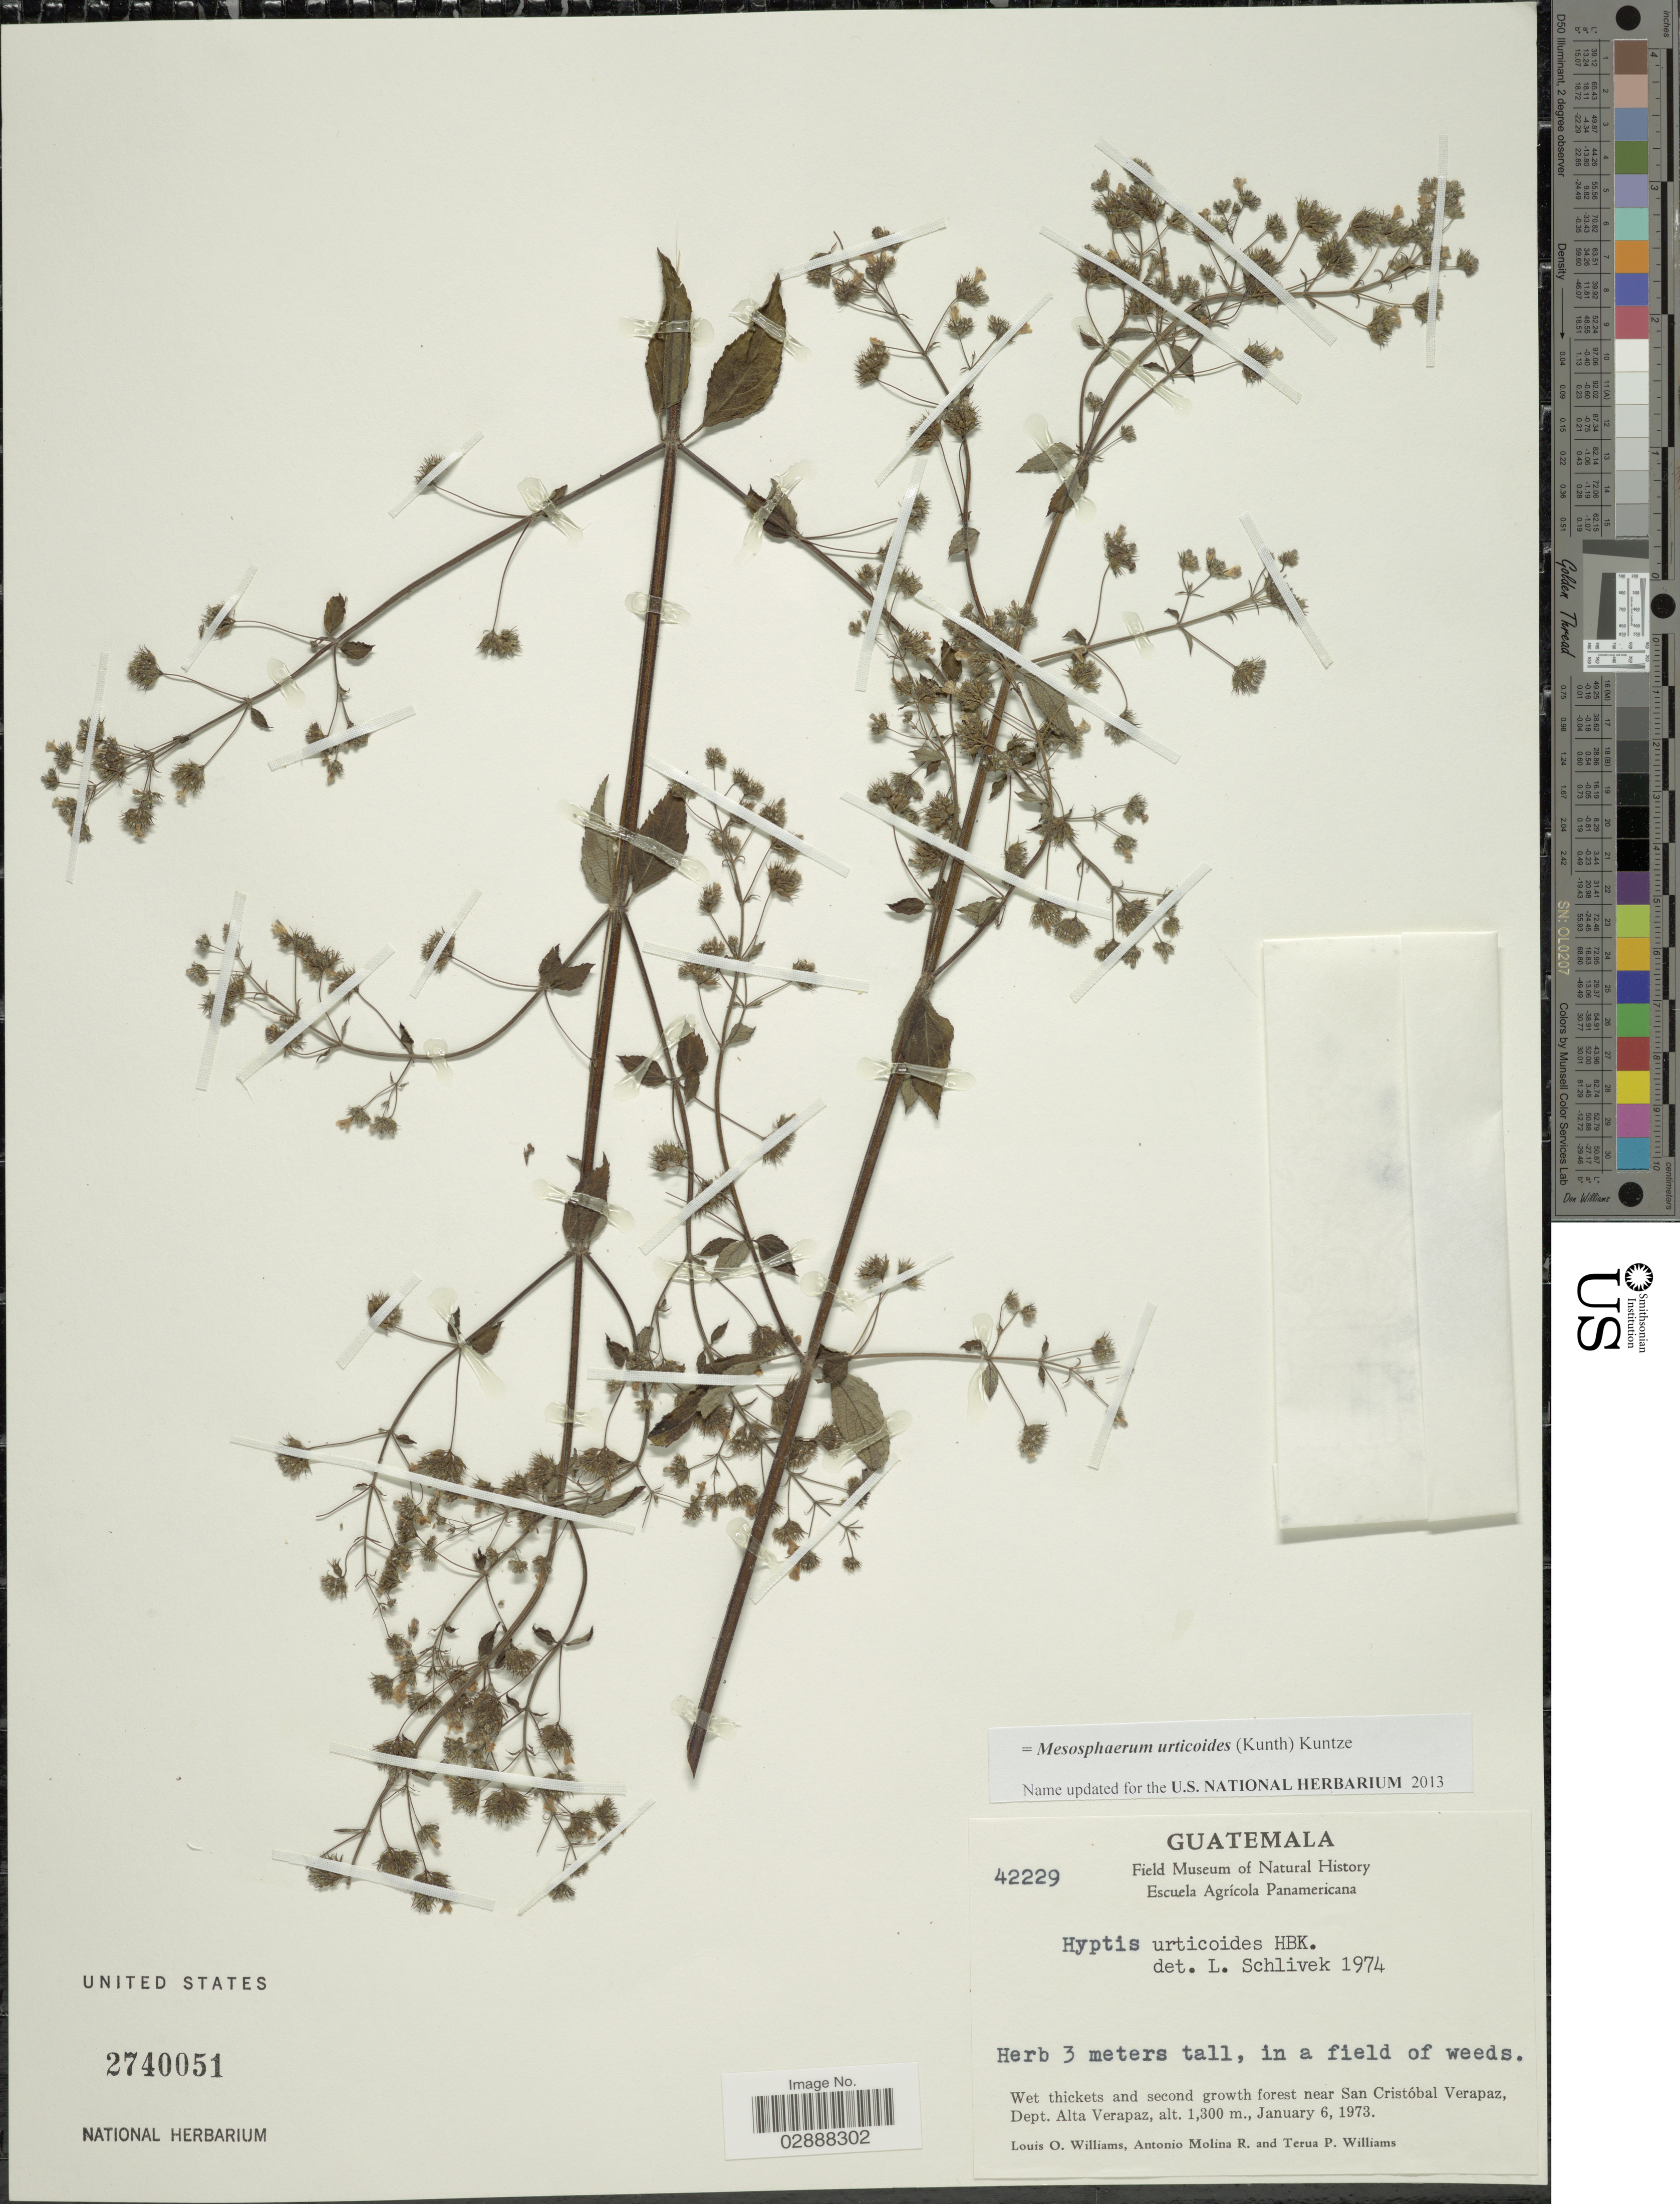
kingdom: Plantae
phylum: Tracheophyta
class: Magnoliopsida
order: Lamiales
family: Lamiaceae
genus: Mesosphaerum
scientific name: Mesosphaerum urticoides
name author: (Kunth) Kuntze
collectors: L. O. Williams, A. Molina R. & T. Williams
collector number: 42229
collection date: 1973-01-06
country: Guatemala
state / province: Alta Verapaz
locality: Near San Cristóbal Verapaz, Dept. Alta Verapaz.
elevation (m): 1300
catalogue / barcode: US 2740051